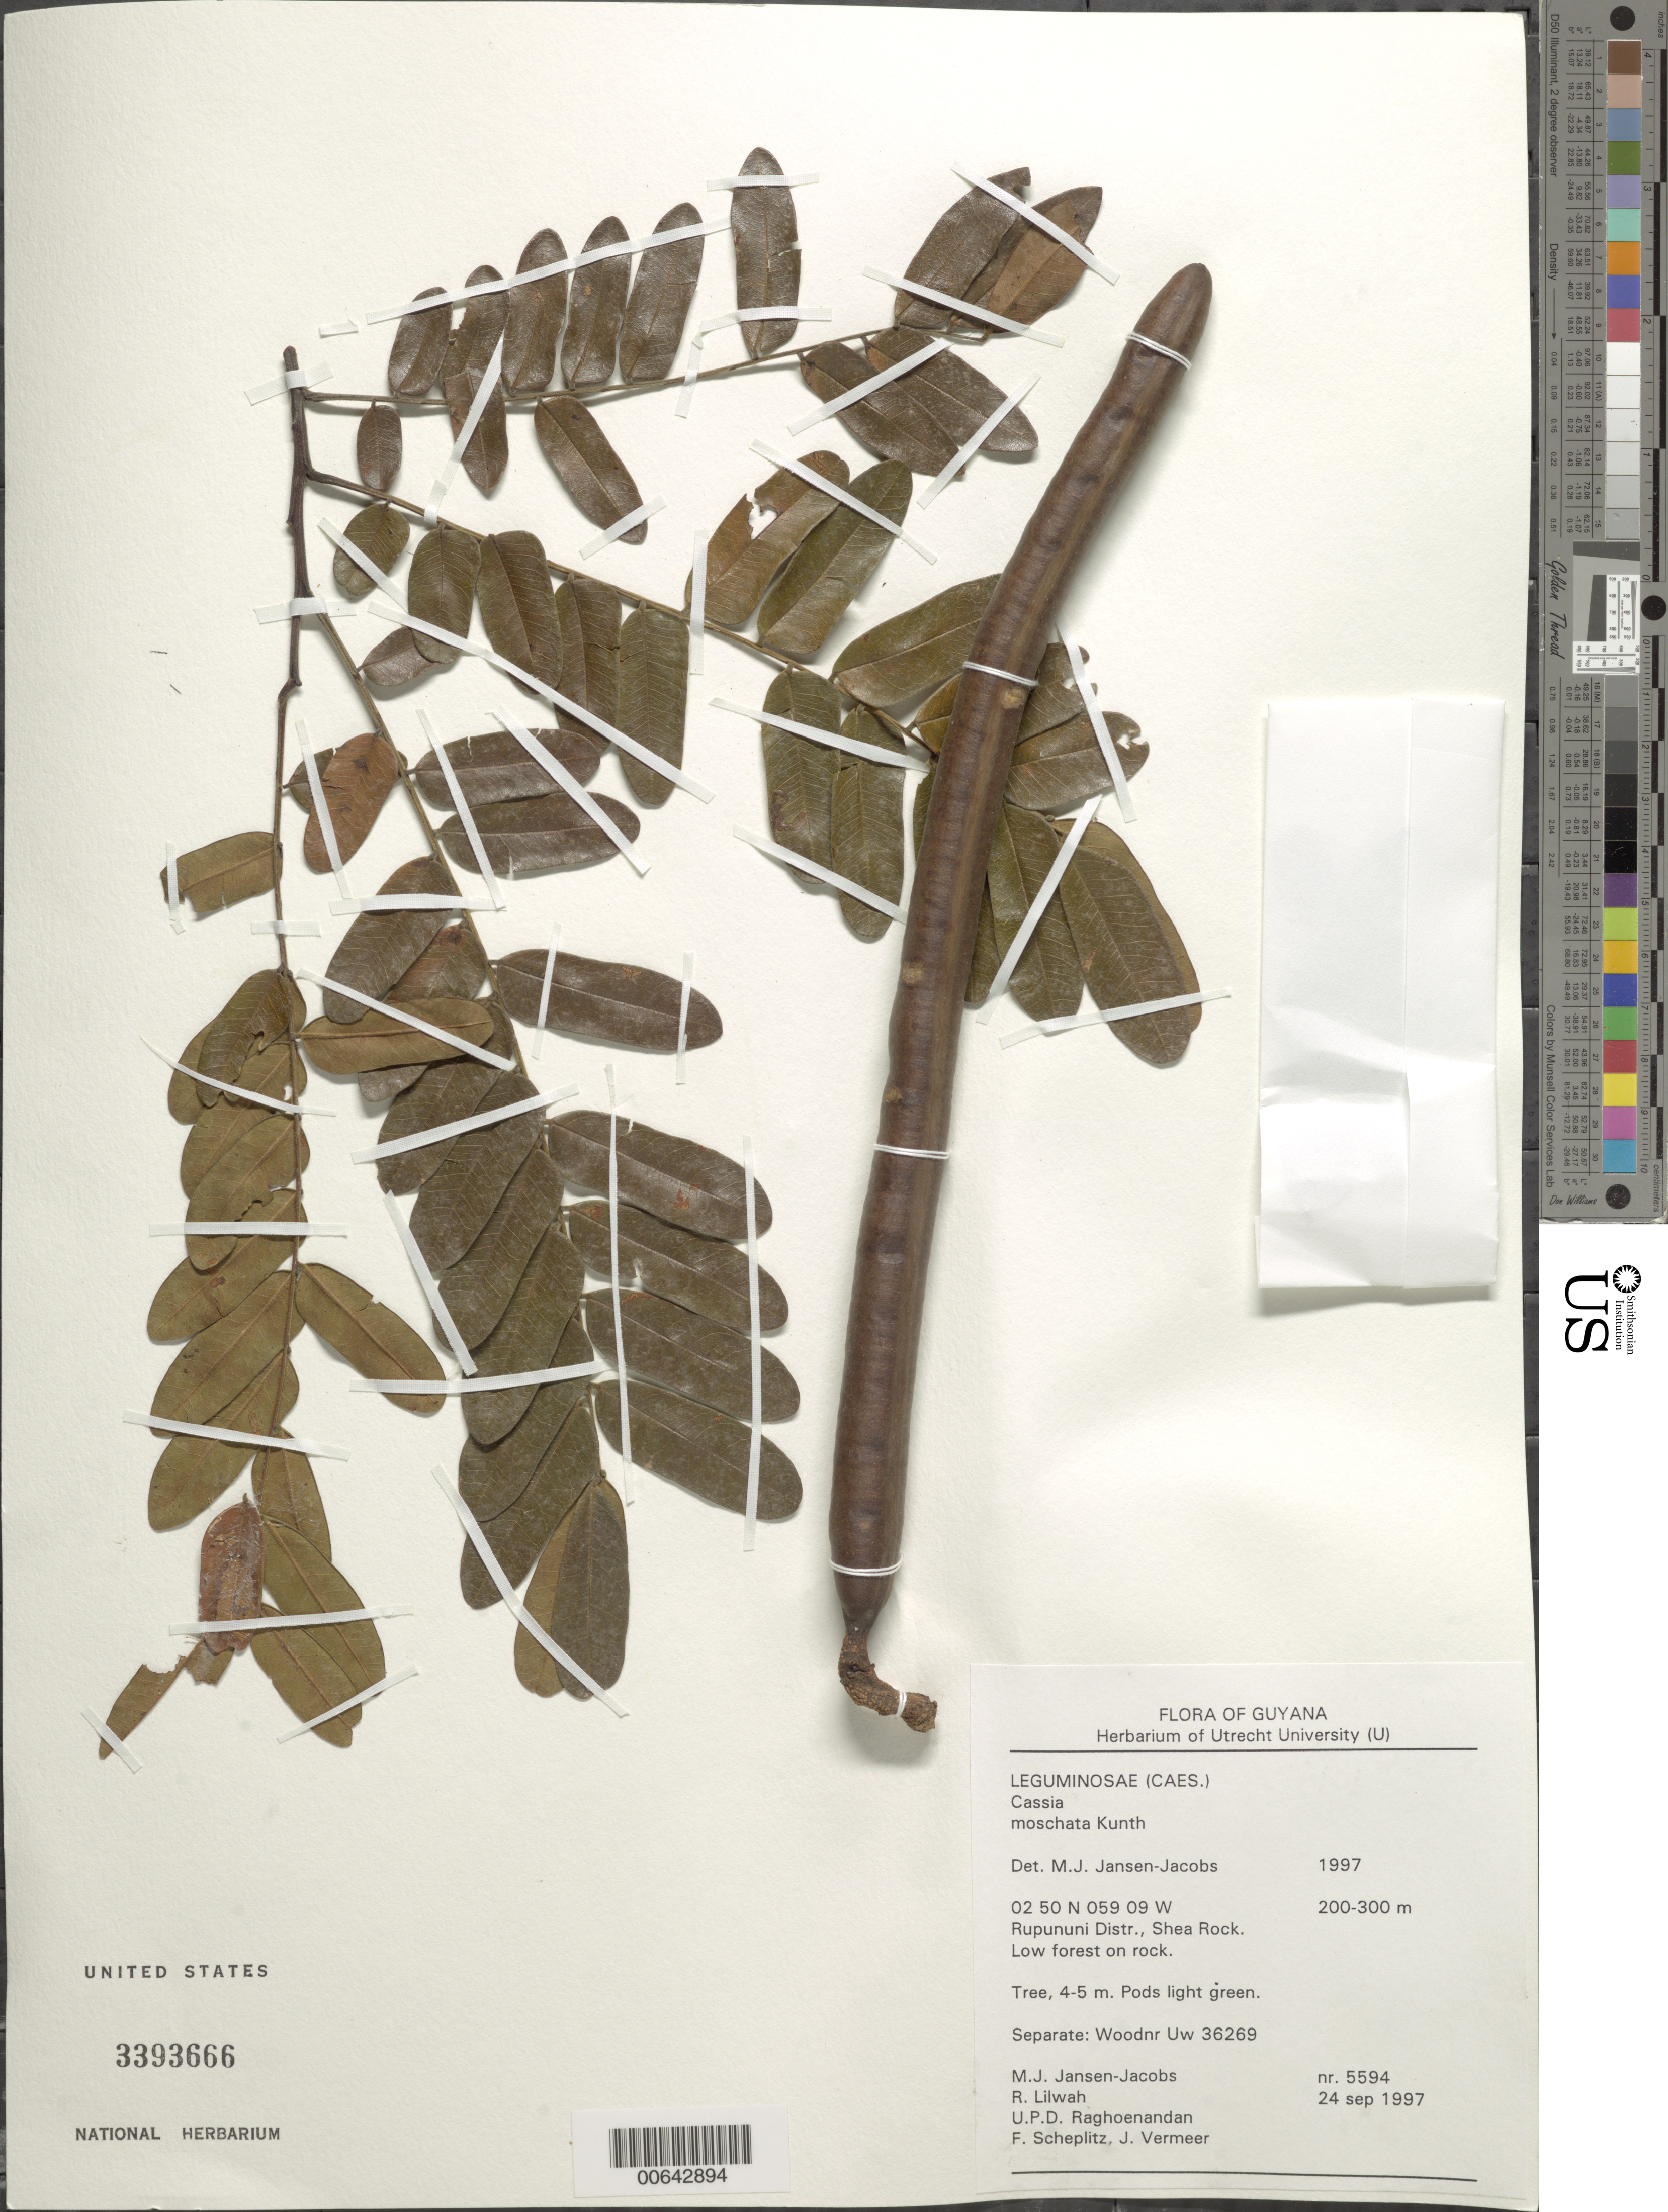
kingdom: Plantae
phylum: Tracheophyta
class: Magnoliopsida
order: Fabales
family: Fabaceae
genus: Cassia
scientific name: Cassia moschata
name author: Kunth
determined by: Jansen-Jacobs, M. J., (U), Nationaal Herbarium Nederland, Utrecht University branch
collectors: M. J. Jansen-Jacobs, R. Lilwah, U. Raghoenandan, F. Scheplitz & J. Vermeer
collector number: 5594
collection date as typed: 24-Sep-97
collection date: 1997-09-24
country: Guyana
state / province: U. Takutu-U. Essequibo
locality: Shea Rock, Rupununi Dist.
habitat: Low forest on rock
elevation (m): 200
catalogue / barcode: US 3393666